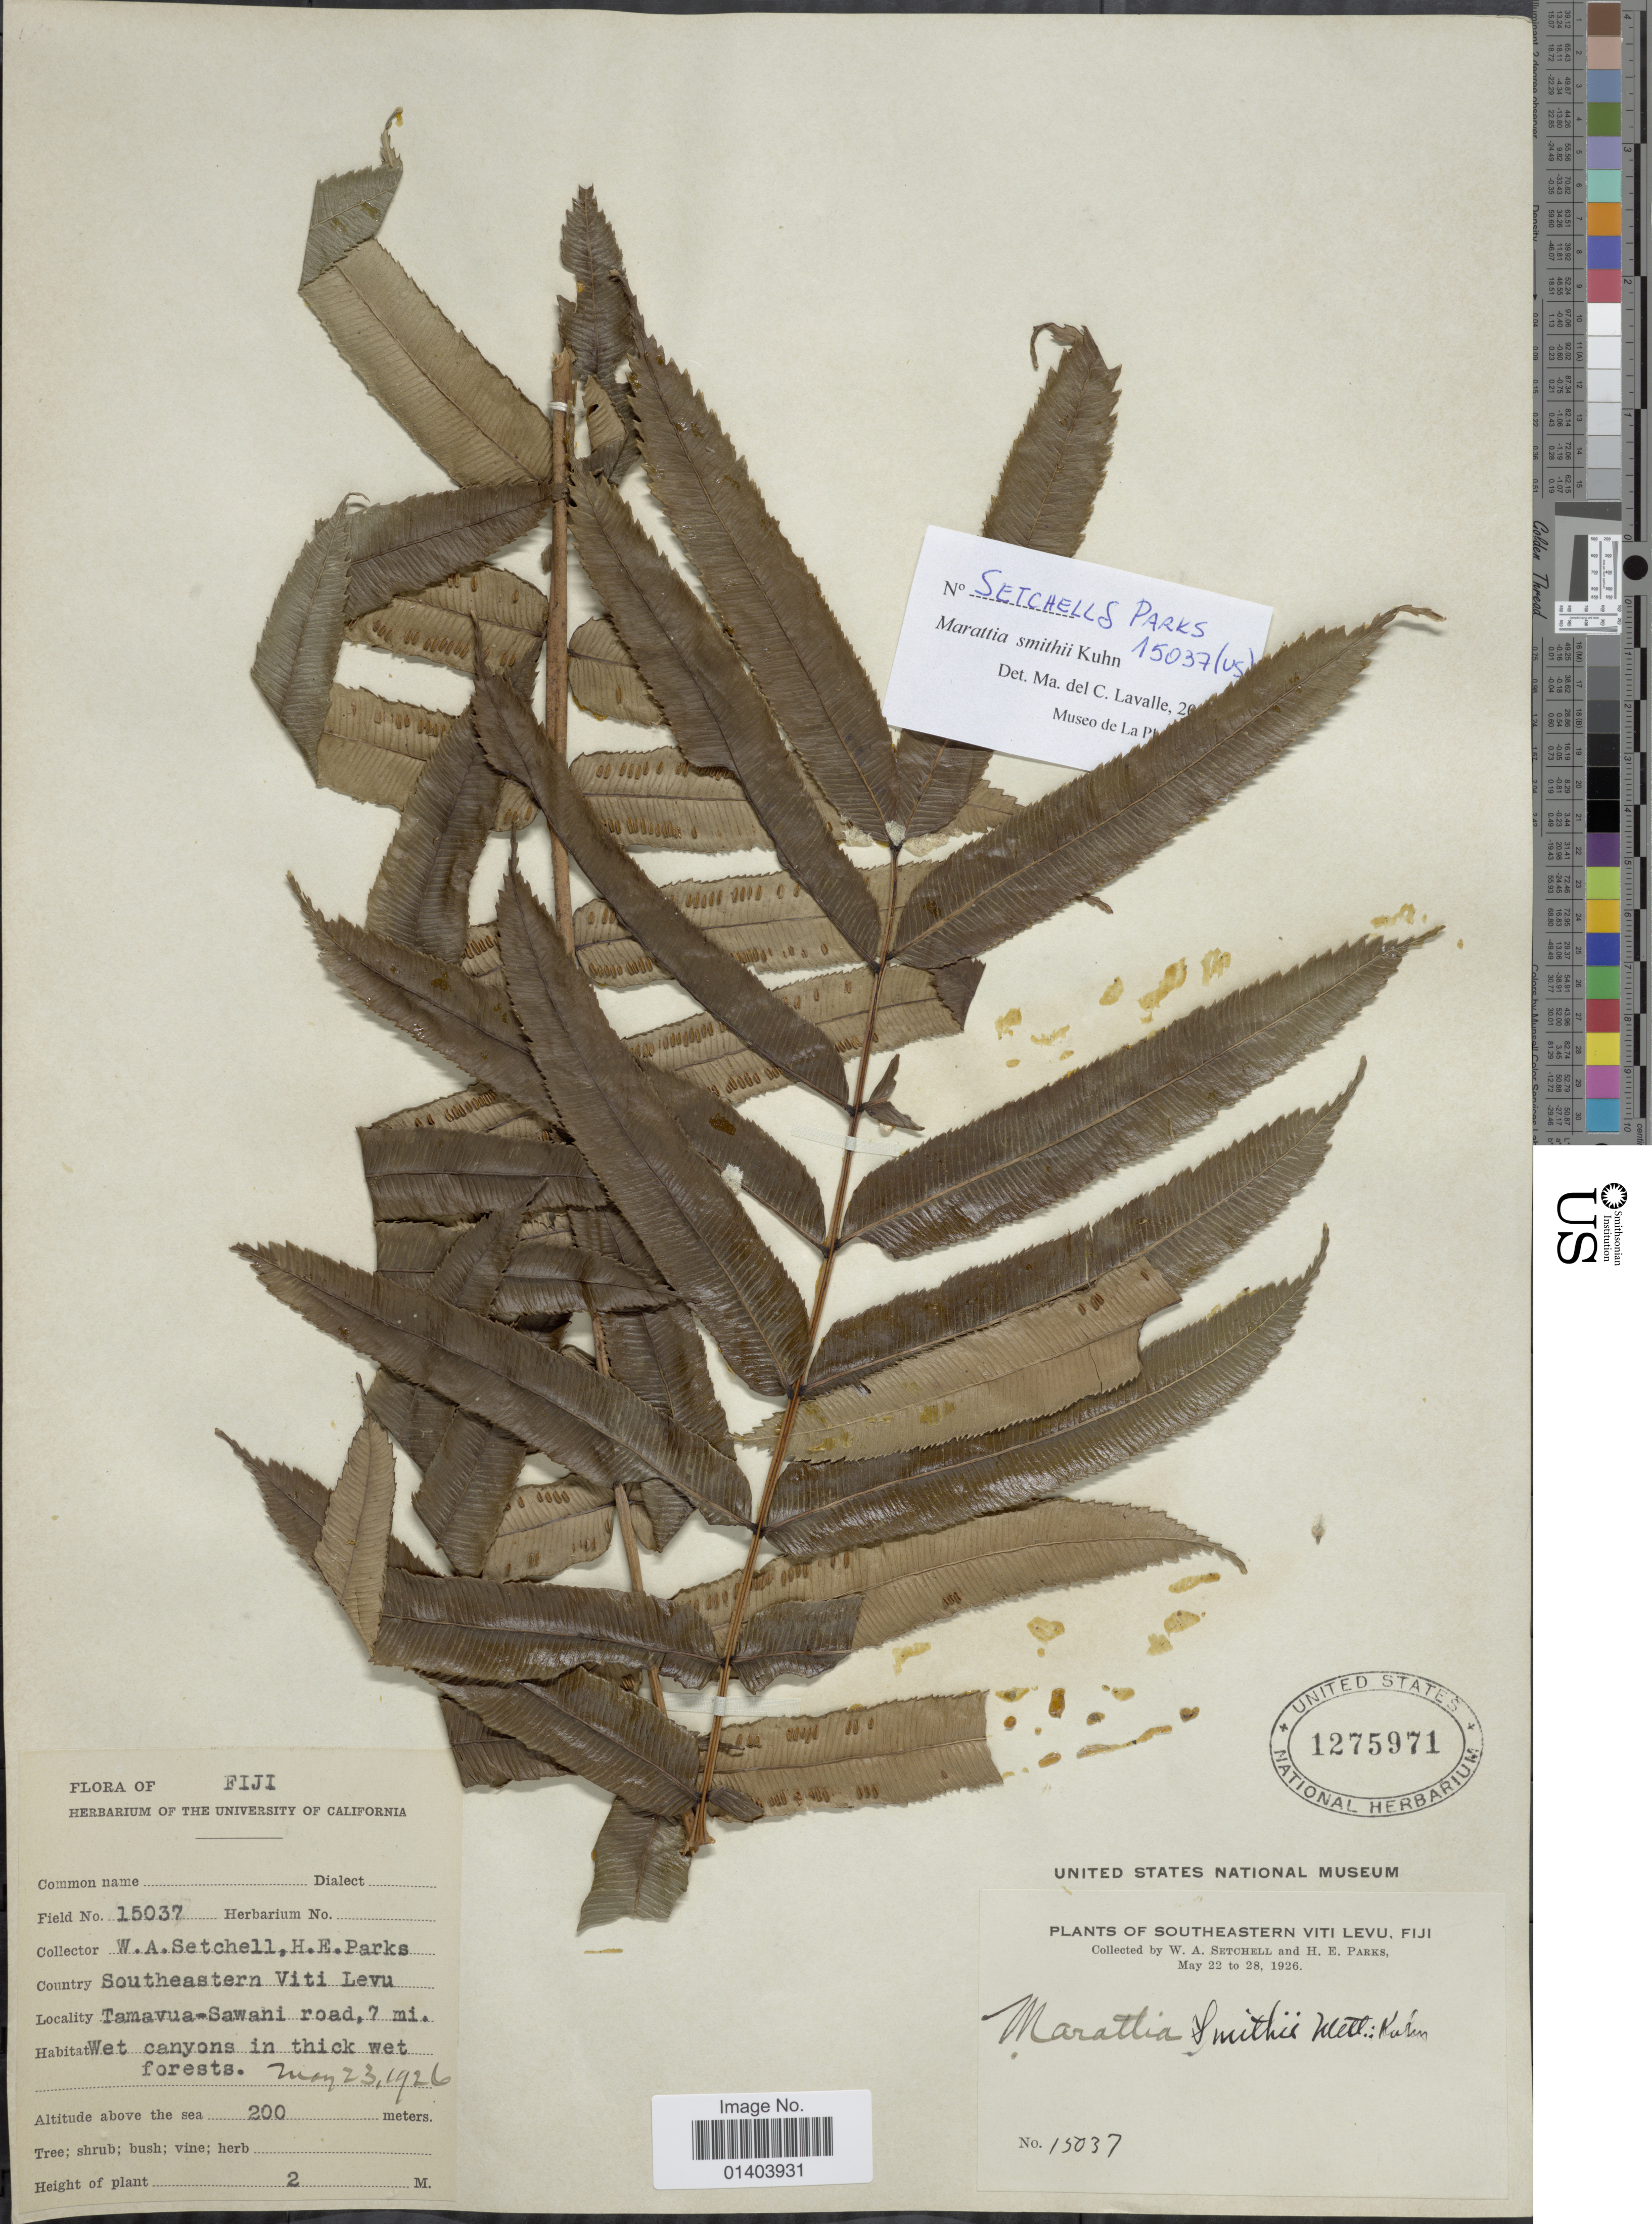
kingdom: Plantae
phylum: Tracheophyta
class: Polypodiopsida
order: Marattiales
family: Marattiaceae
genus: Ptisana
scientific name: Ptisana smithii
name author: (Mett. ex Kuhn) Murdock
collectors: W. Setchell & H. E. Parks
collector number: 15037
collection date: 1926-05-23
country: Fiji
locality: Southeastern Viti levu, Tamavua-Sawahi road 7 mi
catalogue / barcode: US 1275971